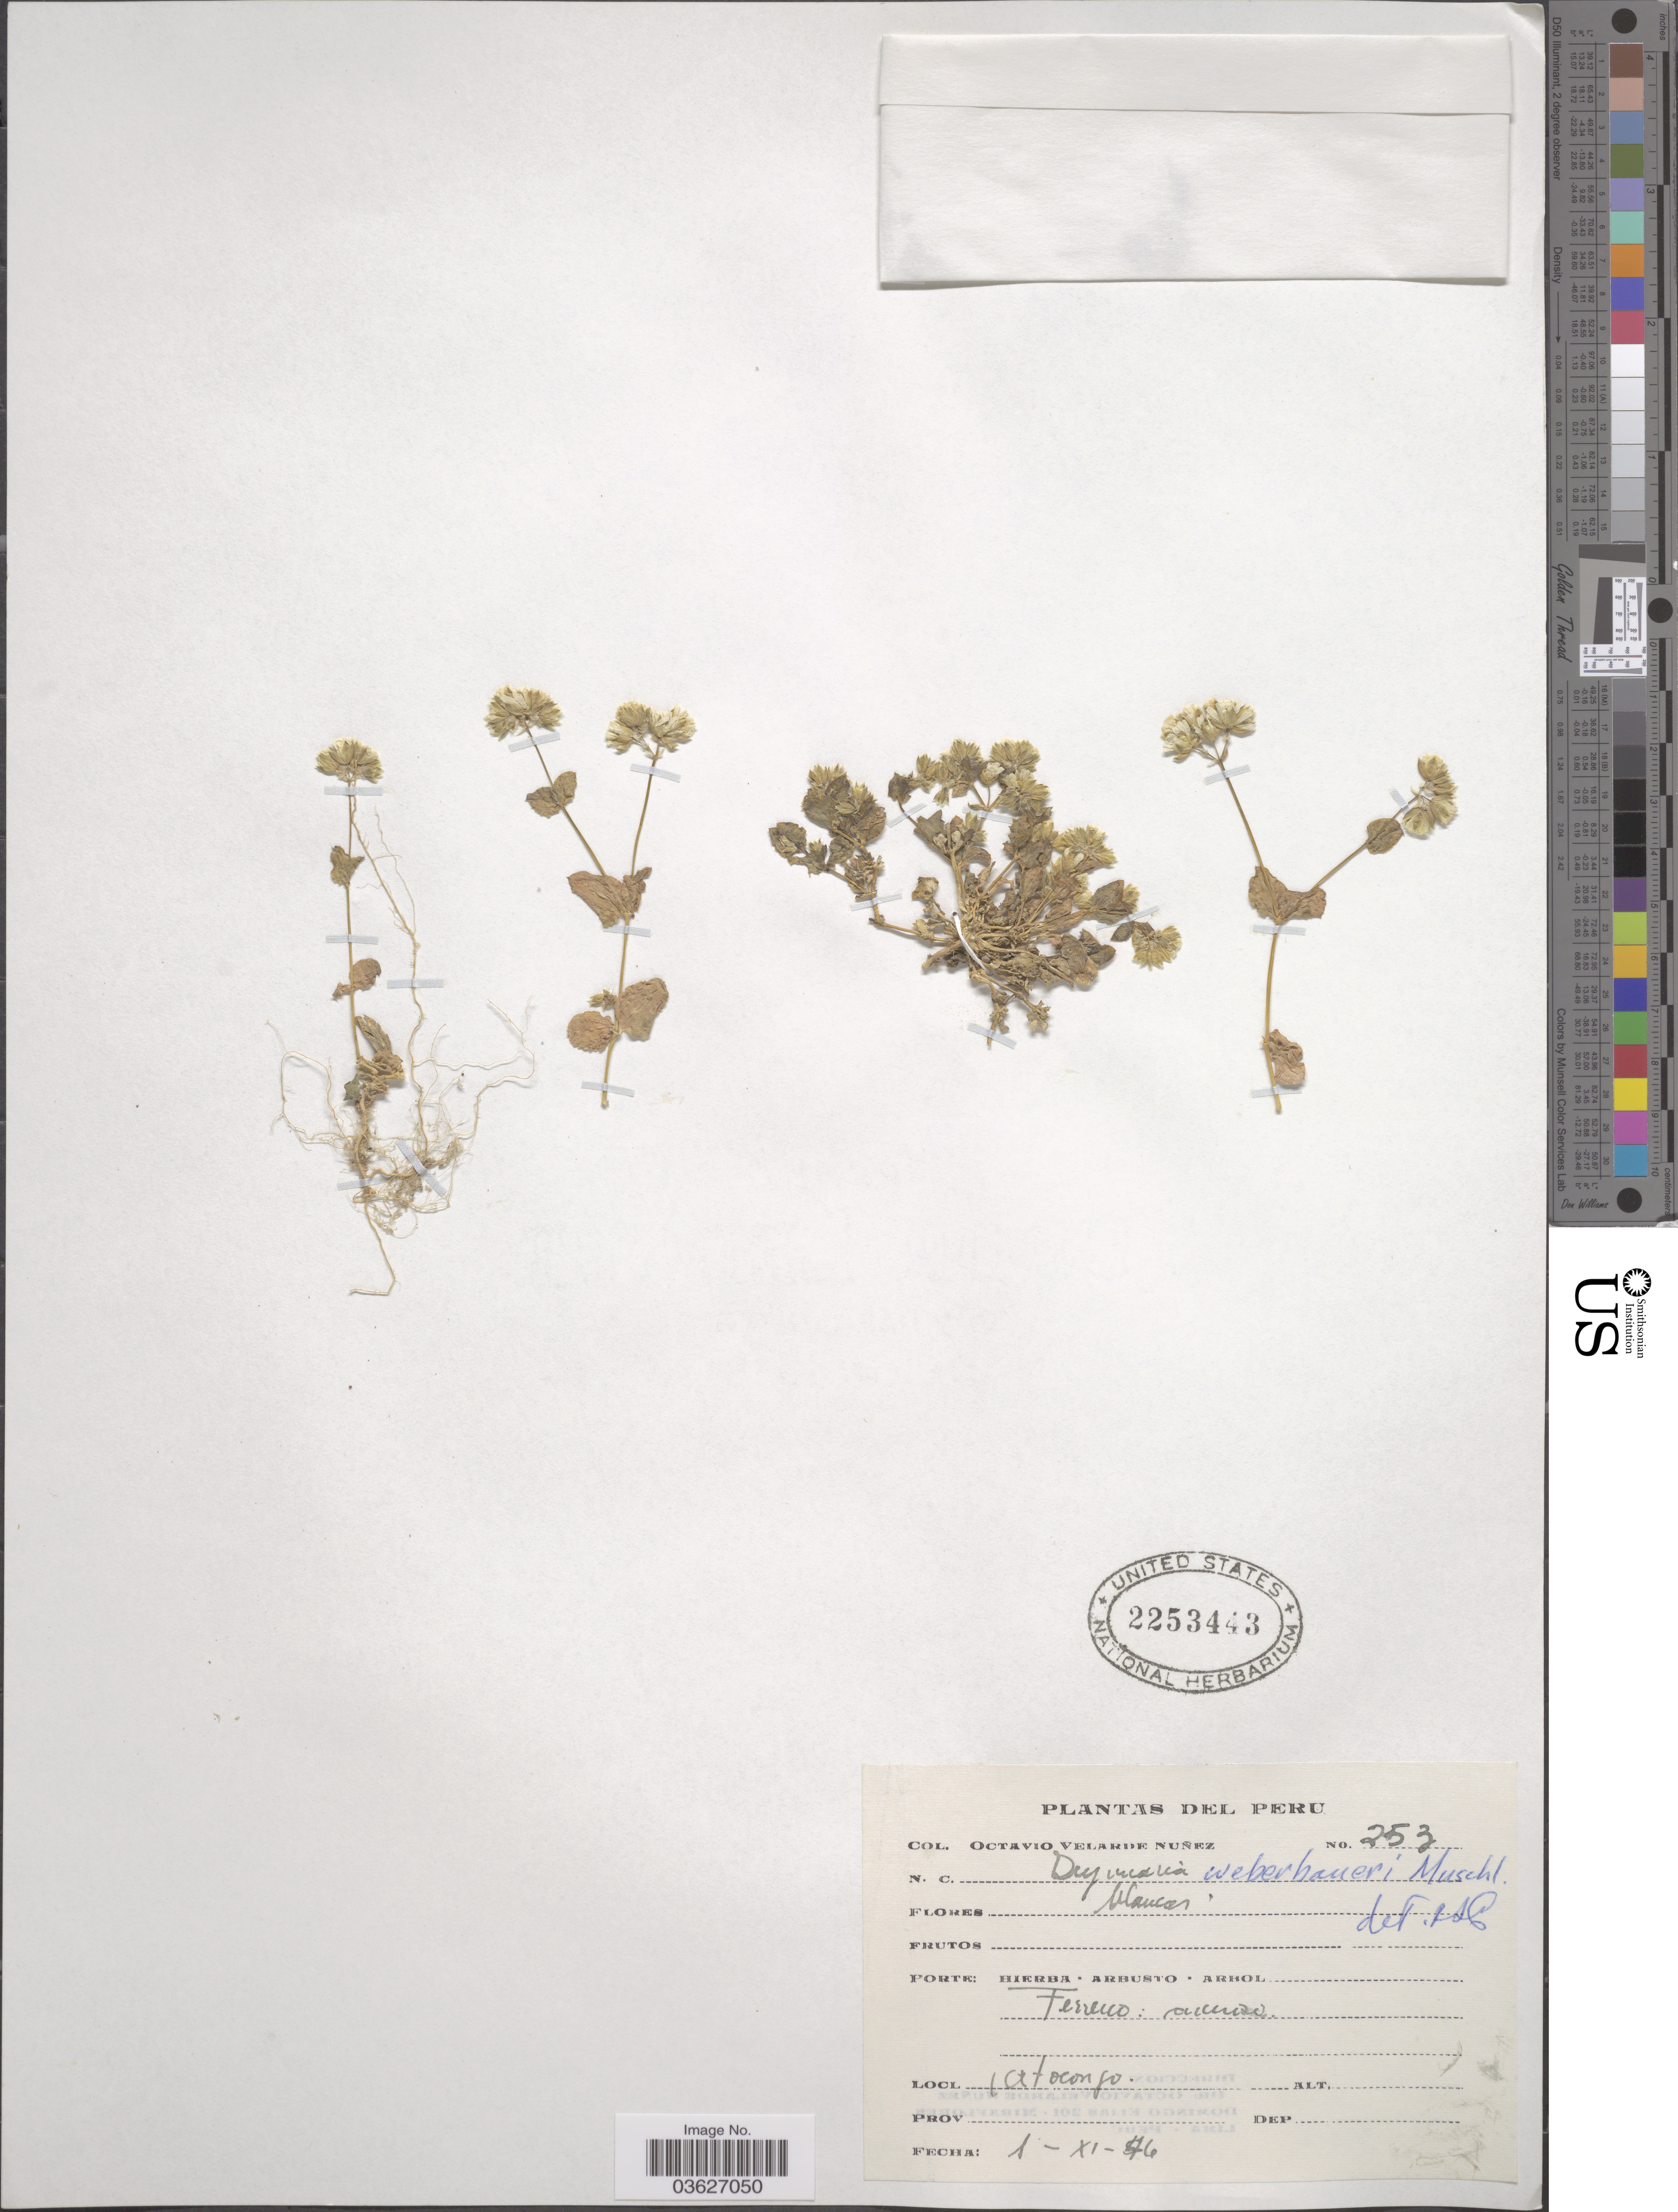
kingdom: Plantae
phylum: Tracheophyta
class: Magnoliopsida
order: Caryophyllales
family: Caryophyllaceae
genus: Drymaria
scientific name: Drymaria paposana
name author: Phil.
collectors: O. Velarde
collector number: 253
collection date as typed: Transcribed d/m/y: 1/11/46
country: Peru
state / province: Lima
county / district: Lima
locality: Atocongo.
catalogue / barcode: US 2253443